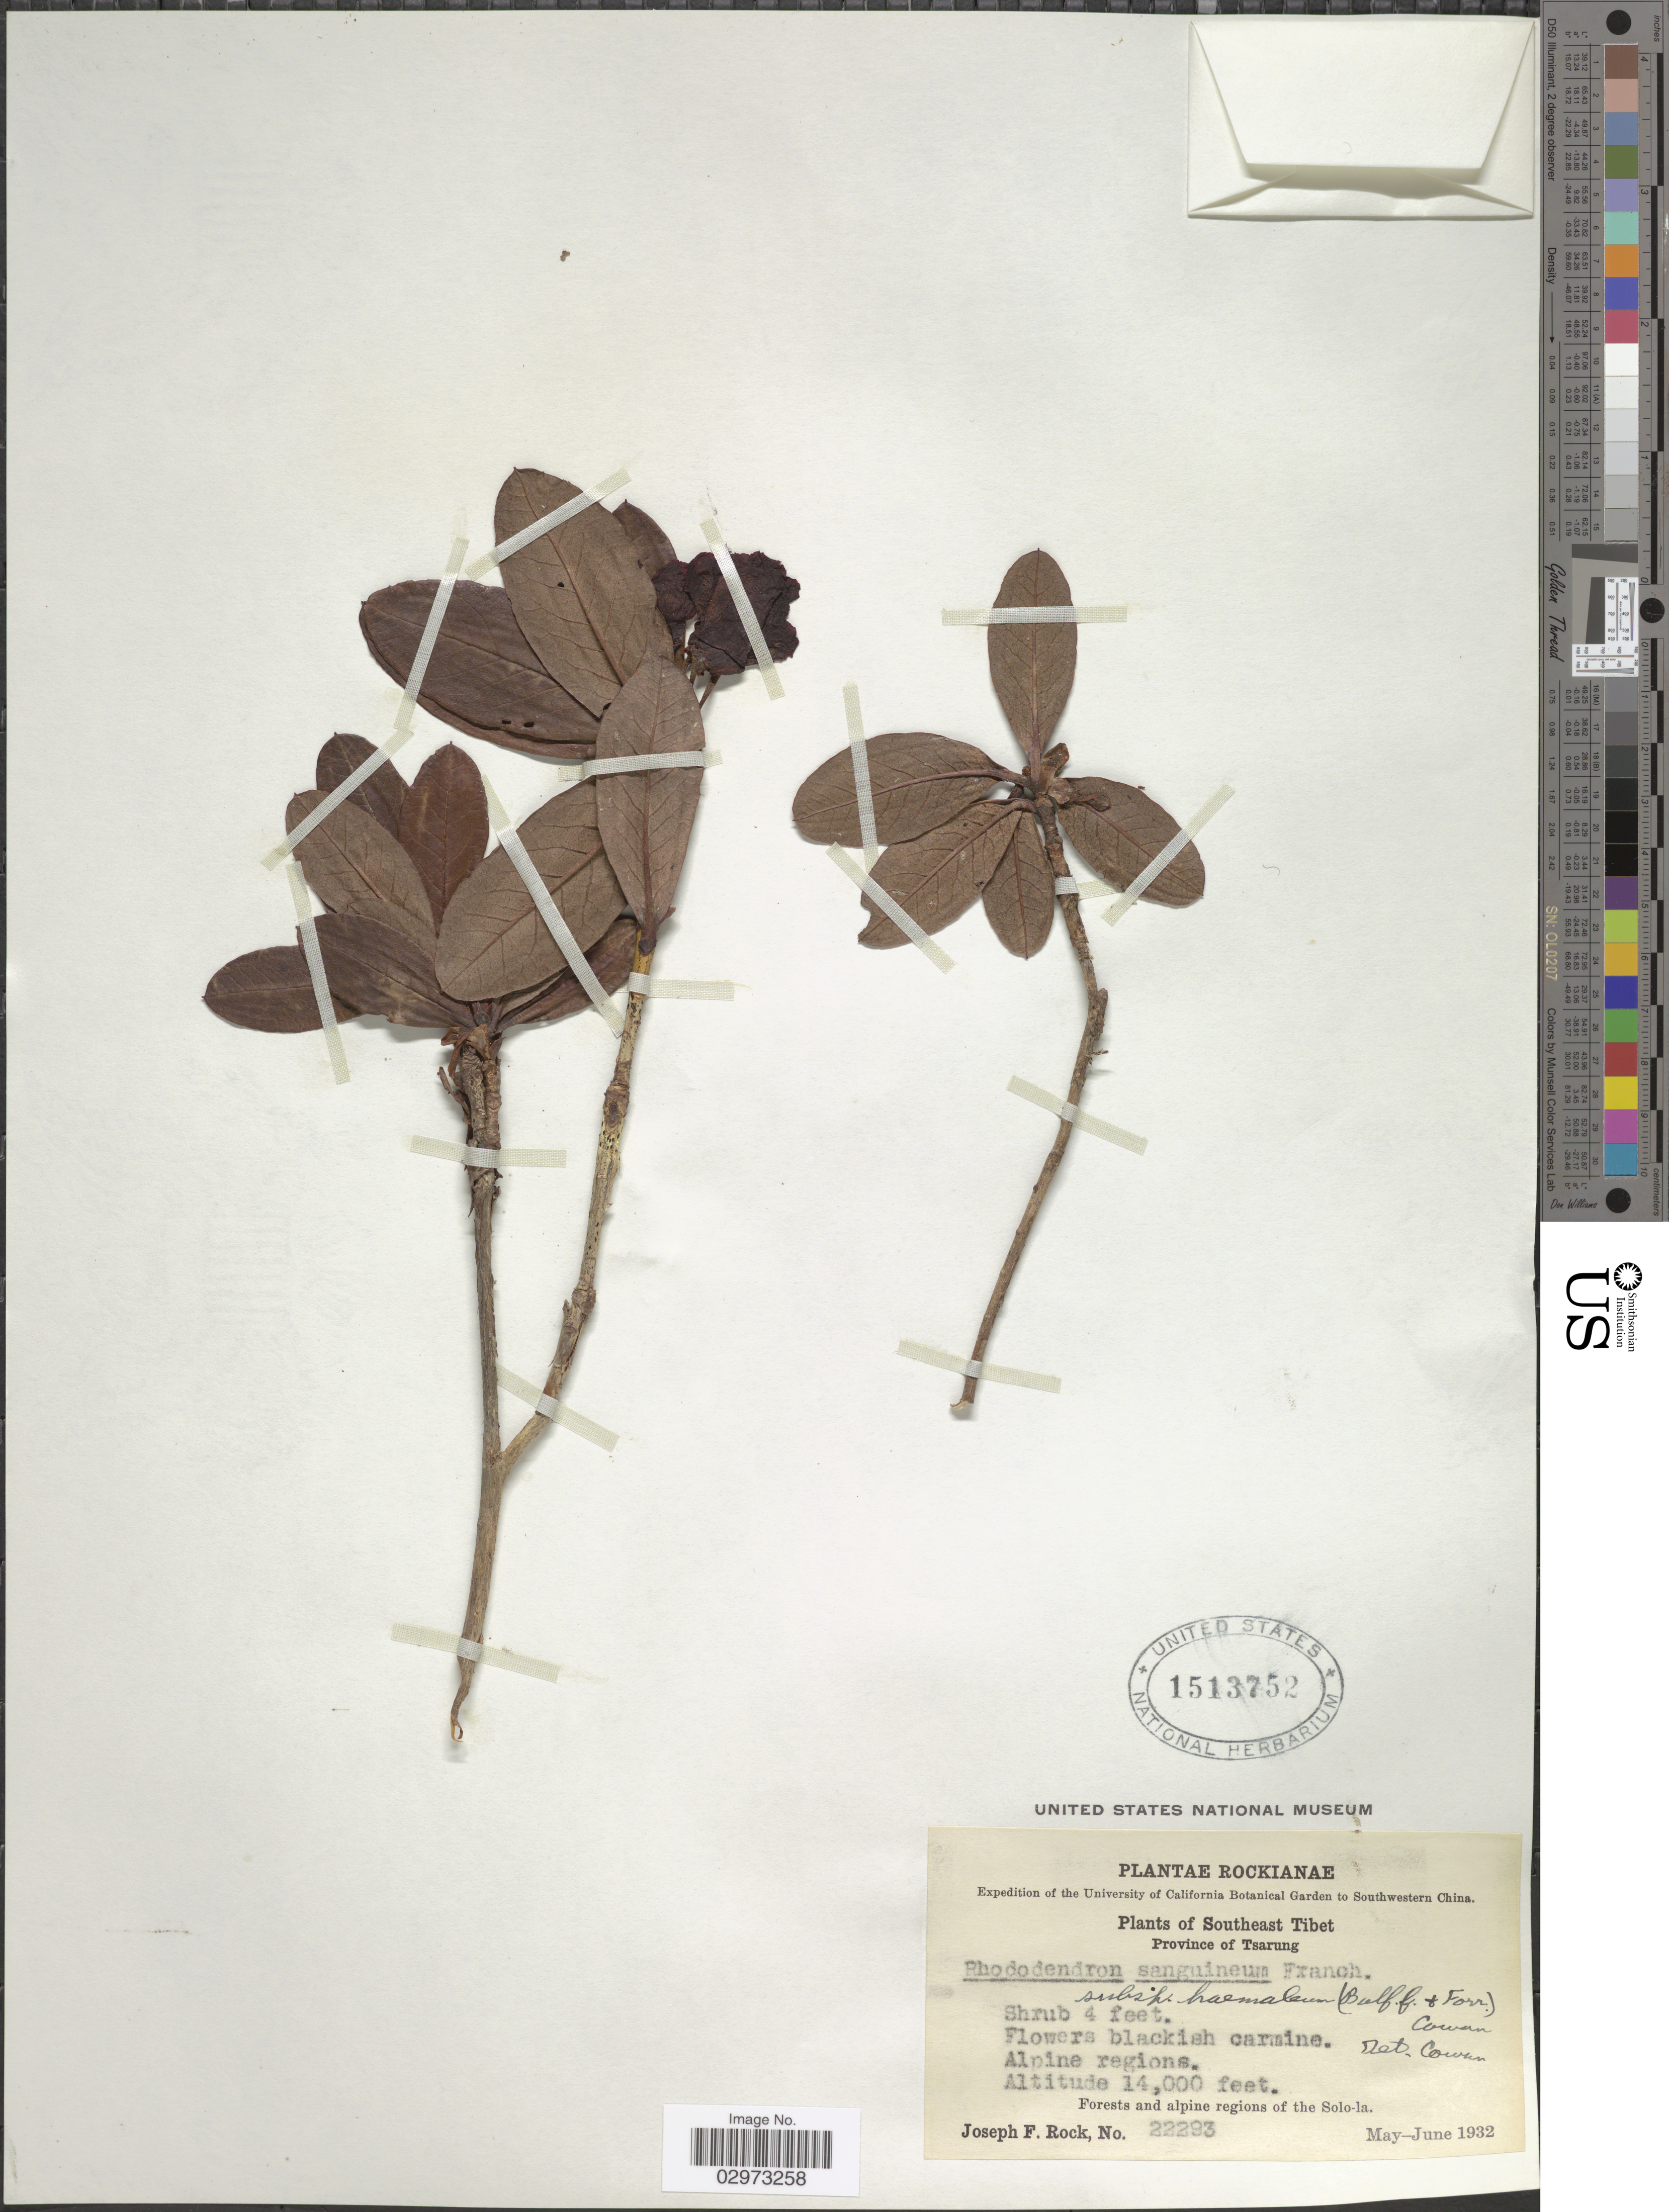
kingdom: Plantae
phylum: Tracheophyta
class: Magnoliopsida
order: Ericales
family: Ericaceae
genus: Rhododendron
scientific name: Rhododendron sanguineum subsp. haemaleum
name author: (Balf. f. & Forrest) Cowan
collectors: J. F. Rock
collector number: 22293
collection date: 1932-05/1932-06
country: China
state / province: Xizang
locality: Southwestern China. Southeast Tibet. Province of Tsarung. Alpine regions. Forests and alpine regions of the Solo-la.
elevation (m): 4267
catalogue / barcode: US 1513752